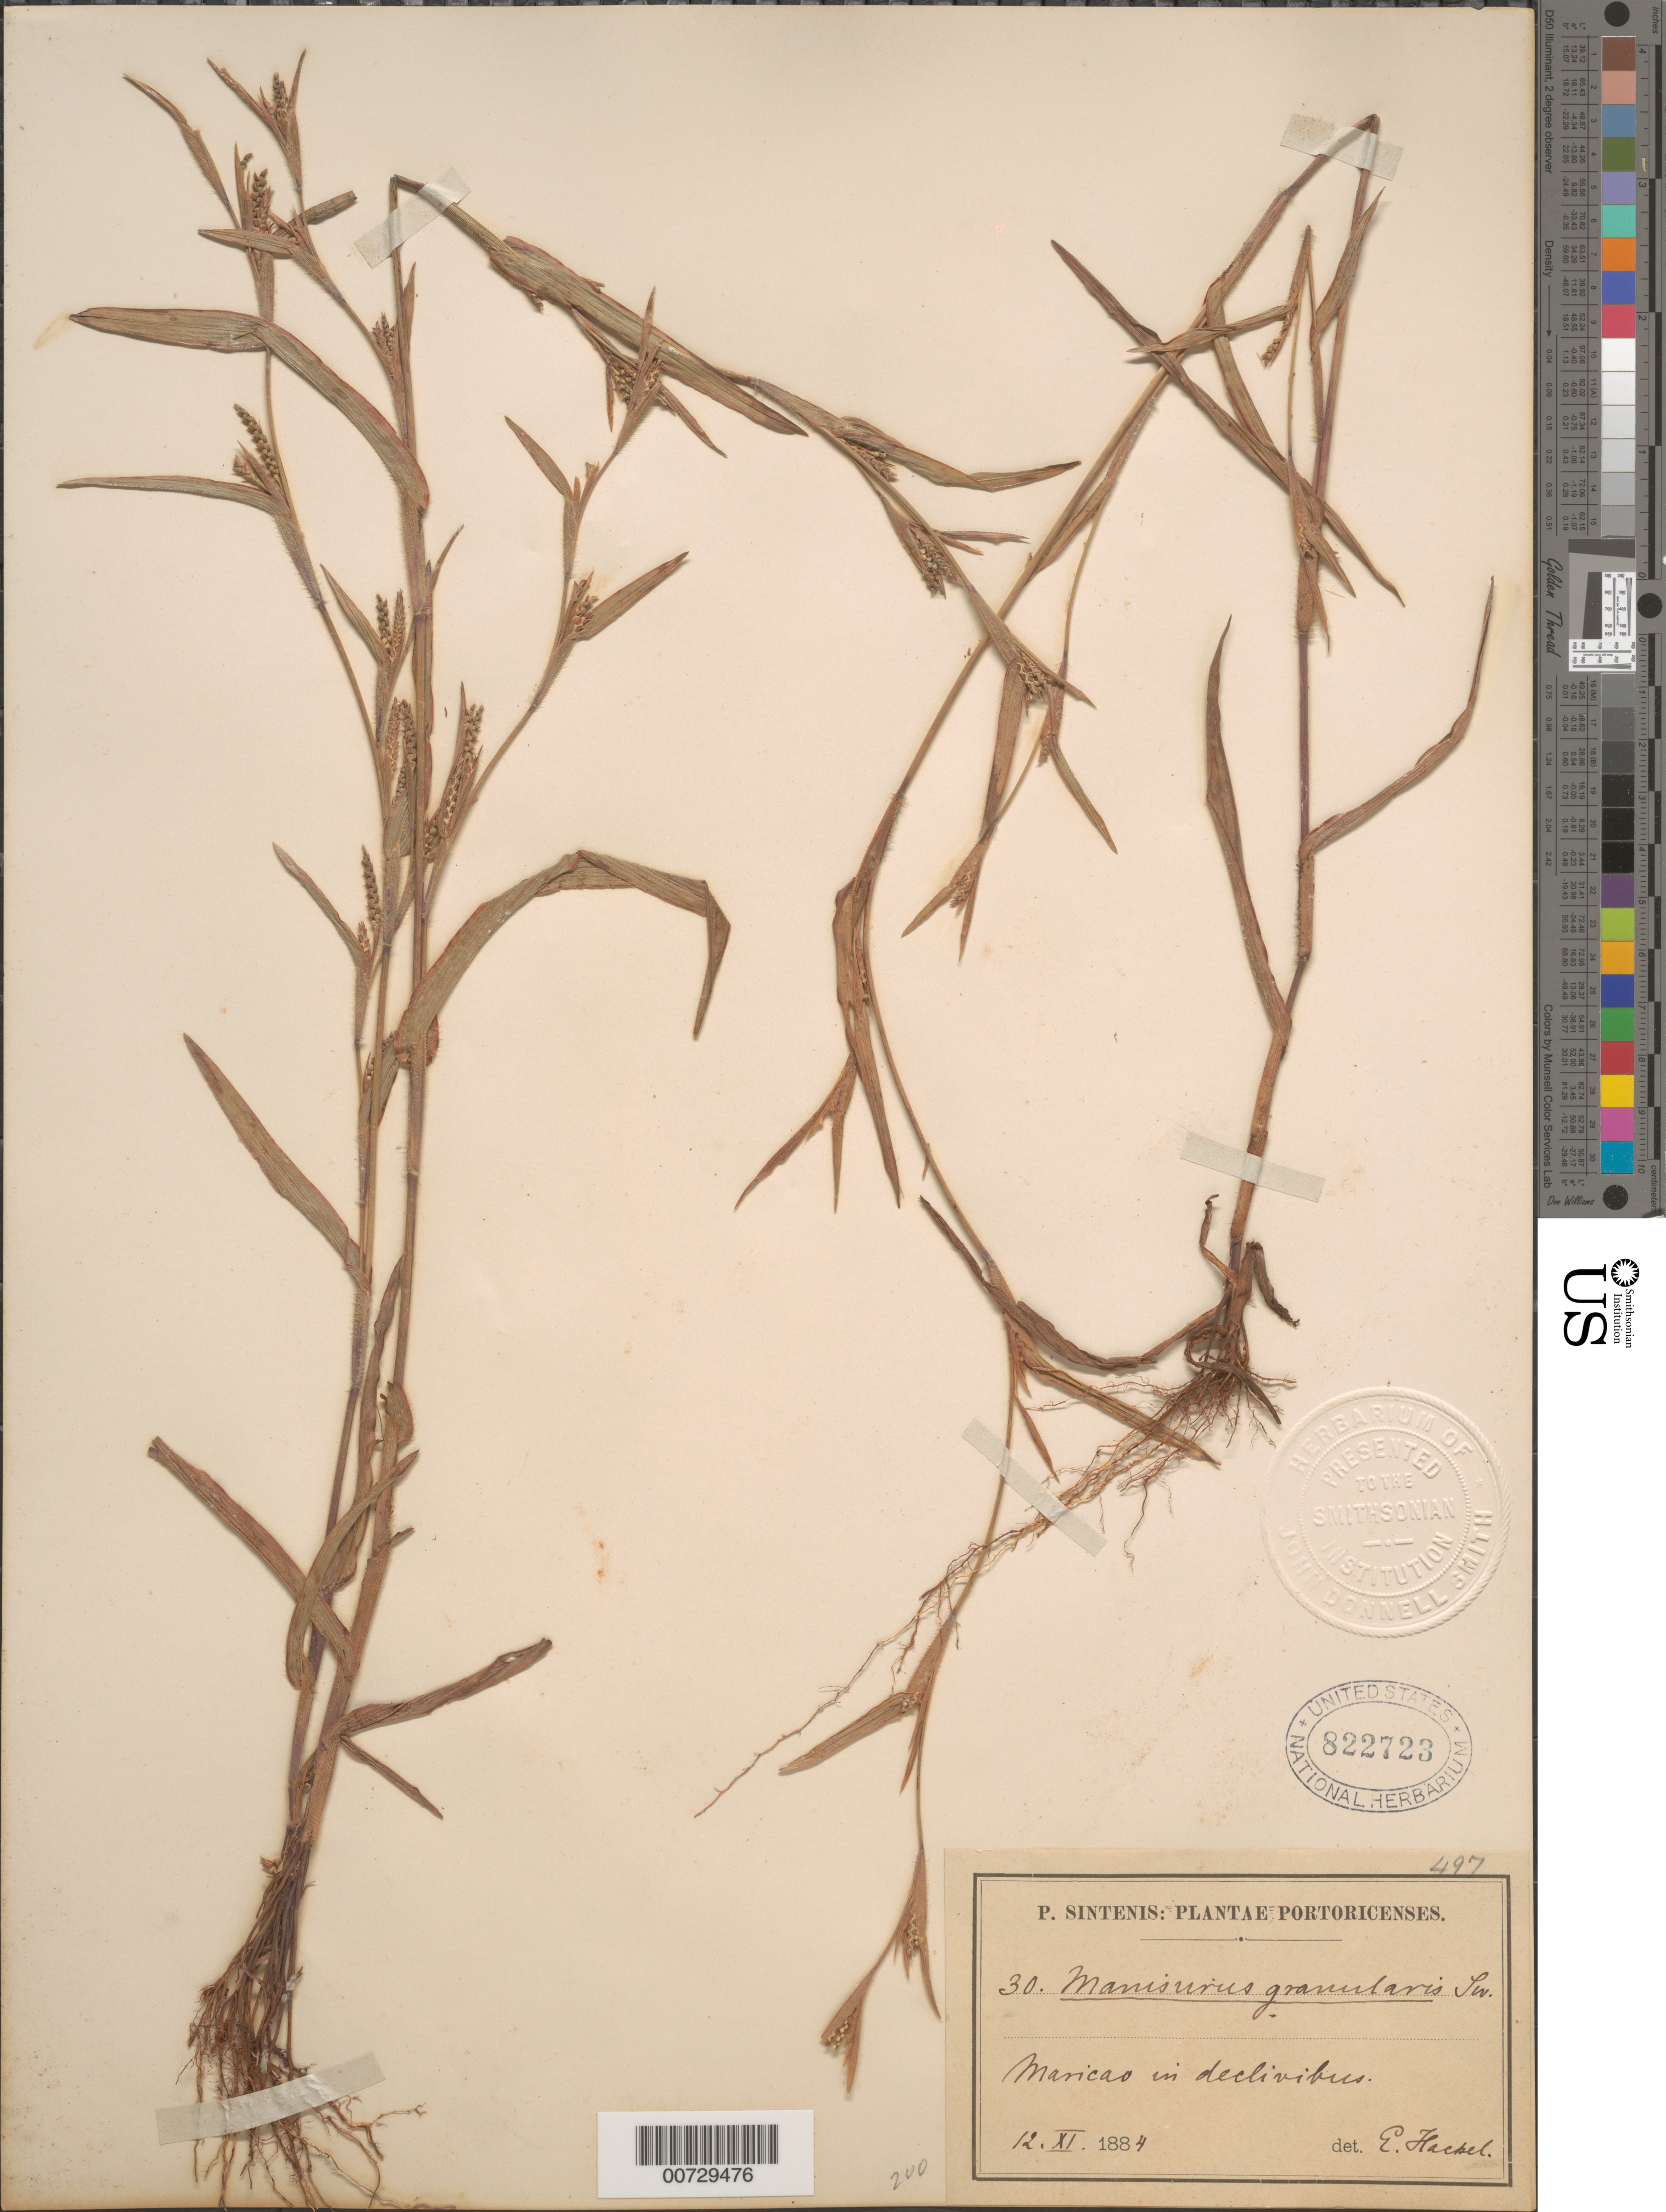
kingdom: Plantae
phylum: Tracheophyta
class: Liliopsida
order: Poales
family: Poaceae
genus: Hemarthria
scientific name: Hemarthria altissima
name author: (Poir.) Stapf & C. E. Hubb.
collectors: P. Sintenis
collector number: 30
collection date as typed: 12 Nov 1884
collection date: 1884-11-12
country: Puerto Rico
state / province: Maricao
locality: Maricao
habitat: In declivibus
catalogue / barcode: US 822723